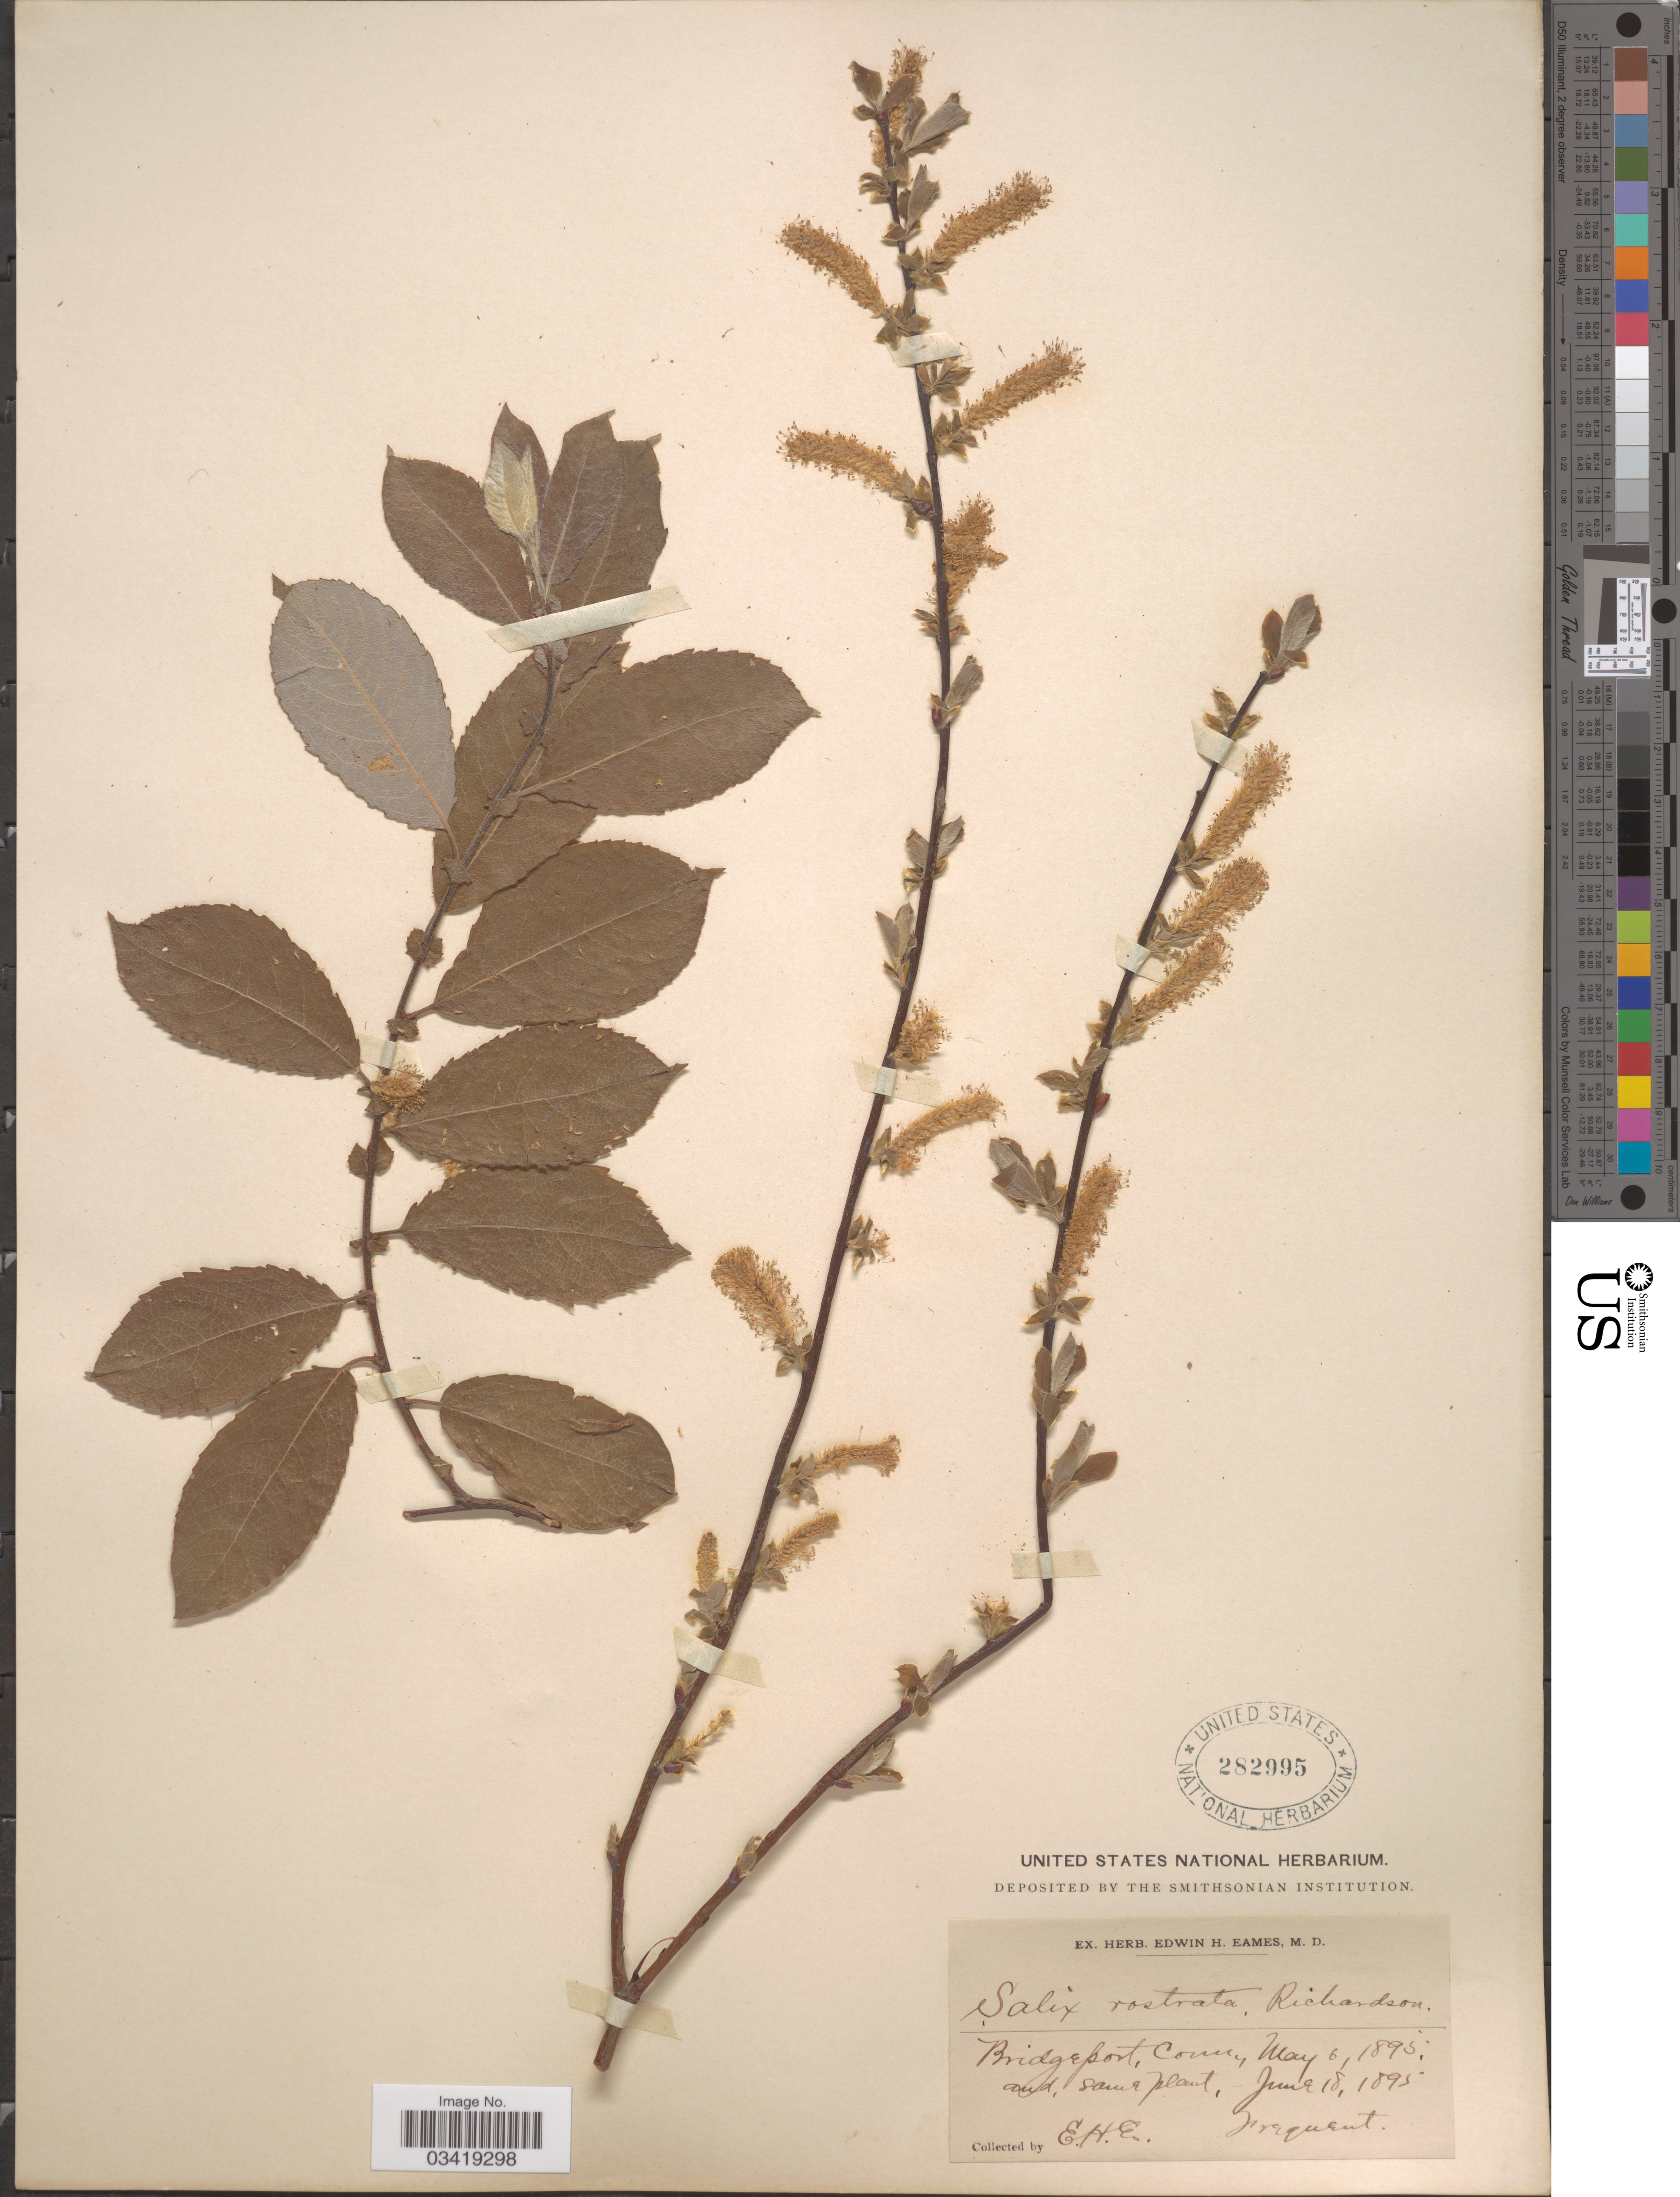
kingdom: Plantae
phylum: Tracheophyta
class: Magnoliopsida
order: Malpighiales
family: Salicaceae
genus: Salix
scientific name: Salix bebbiana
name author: Sarg.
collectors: E. H. Eames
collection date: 1895-05-06/1895-06-18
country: United States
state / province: Connecticut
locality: Bridgeport.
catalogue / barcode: US 282995